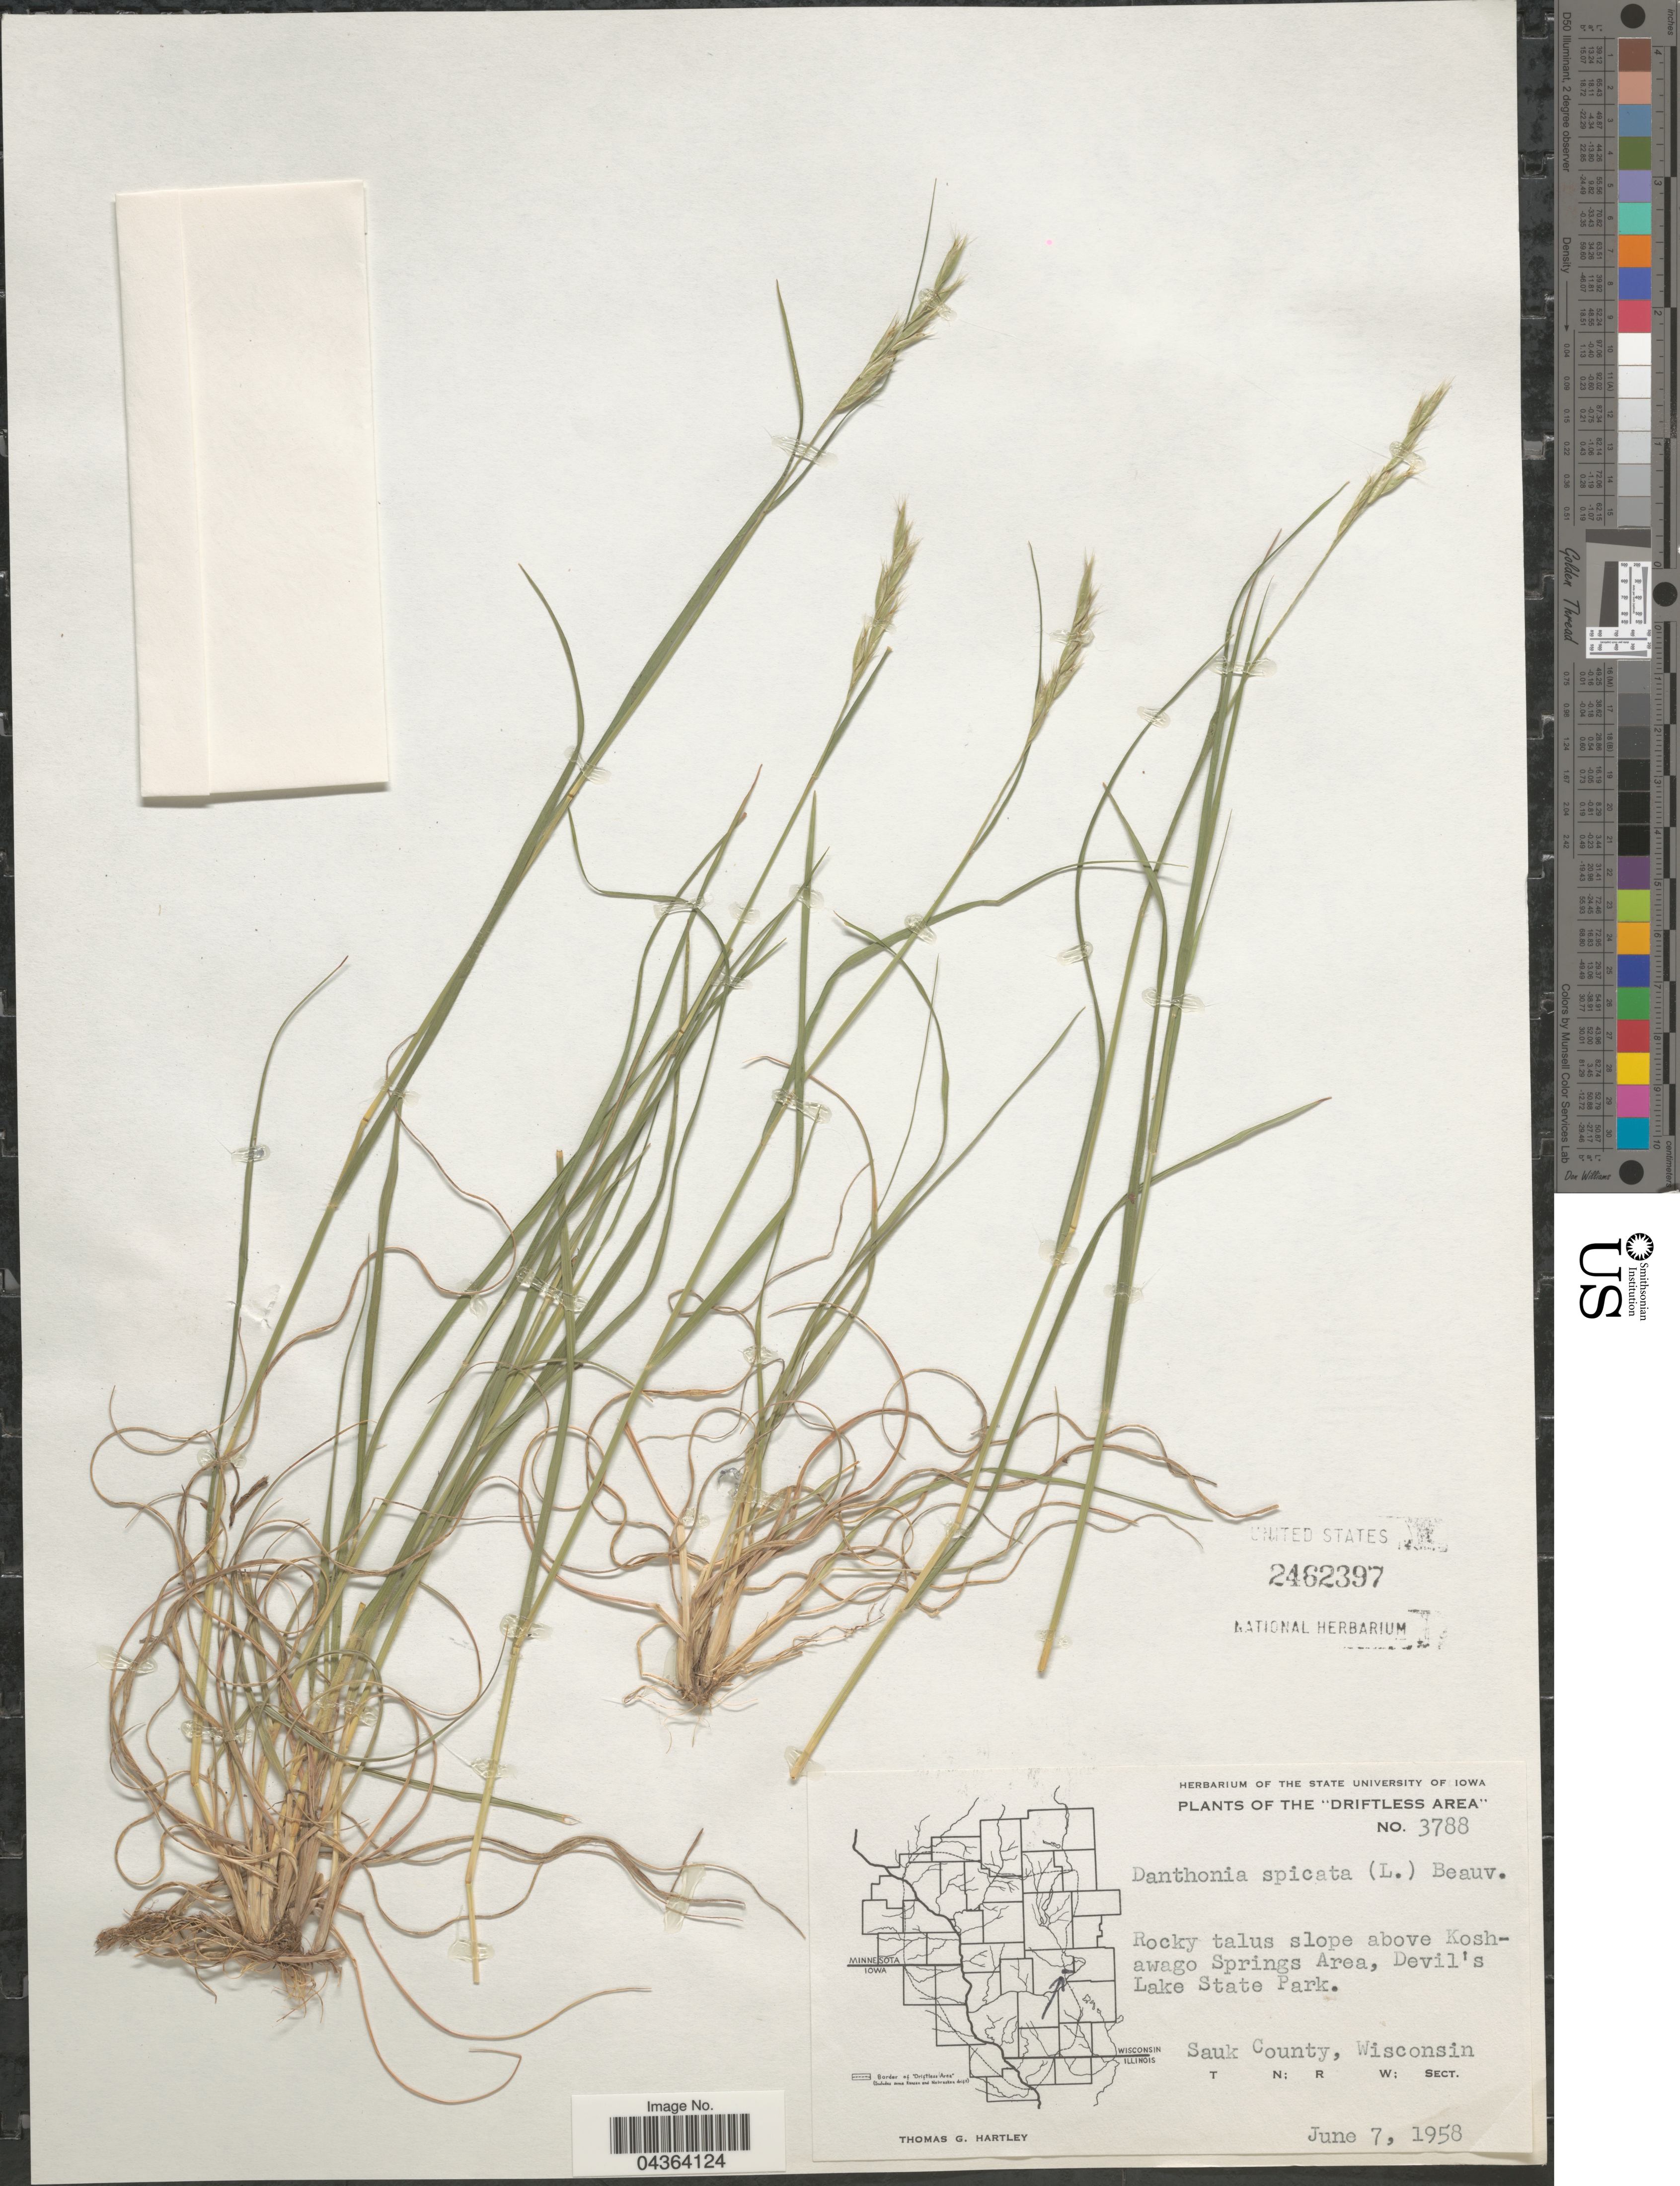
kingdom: Plantae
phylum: Tracheophyta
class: Liliopsida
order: Poales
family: Poaceae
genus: Danthonia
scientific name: Danthonia spicata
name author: (L.) P. Beauv. ex Roem. & Schult.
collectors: T. G. Hartley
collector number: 3788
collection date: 1958-06-07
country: United States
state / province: Wisconsin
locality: Driftless Area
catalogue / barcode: US 2462397